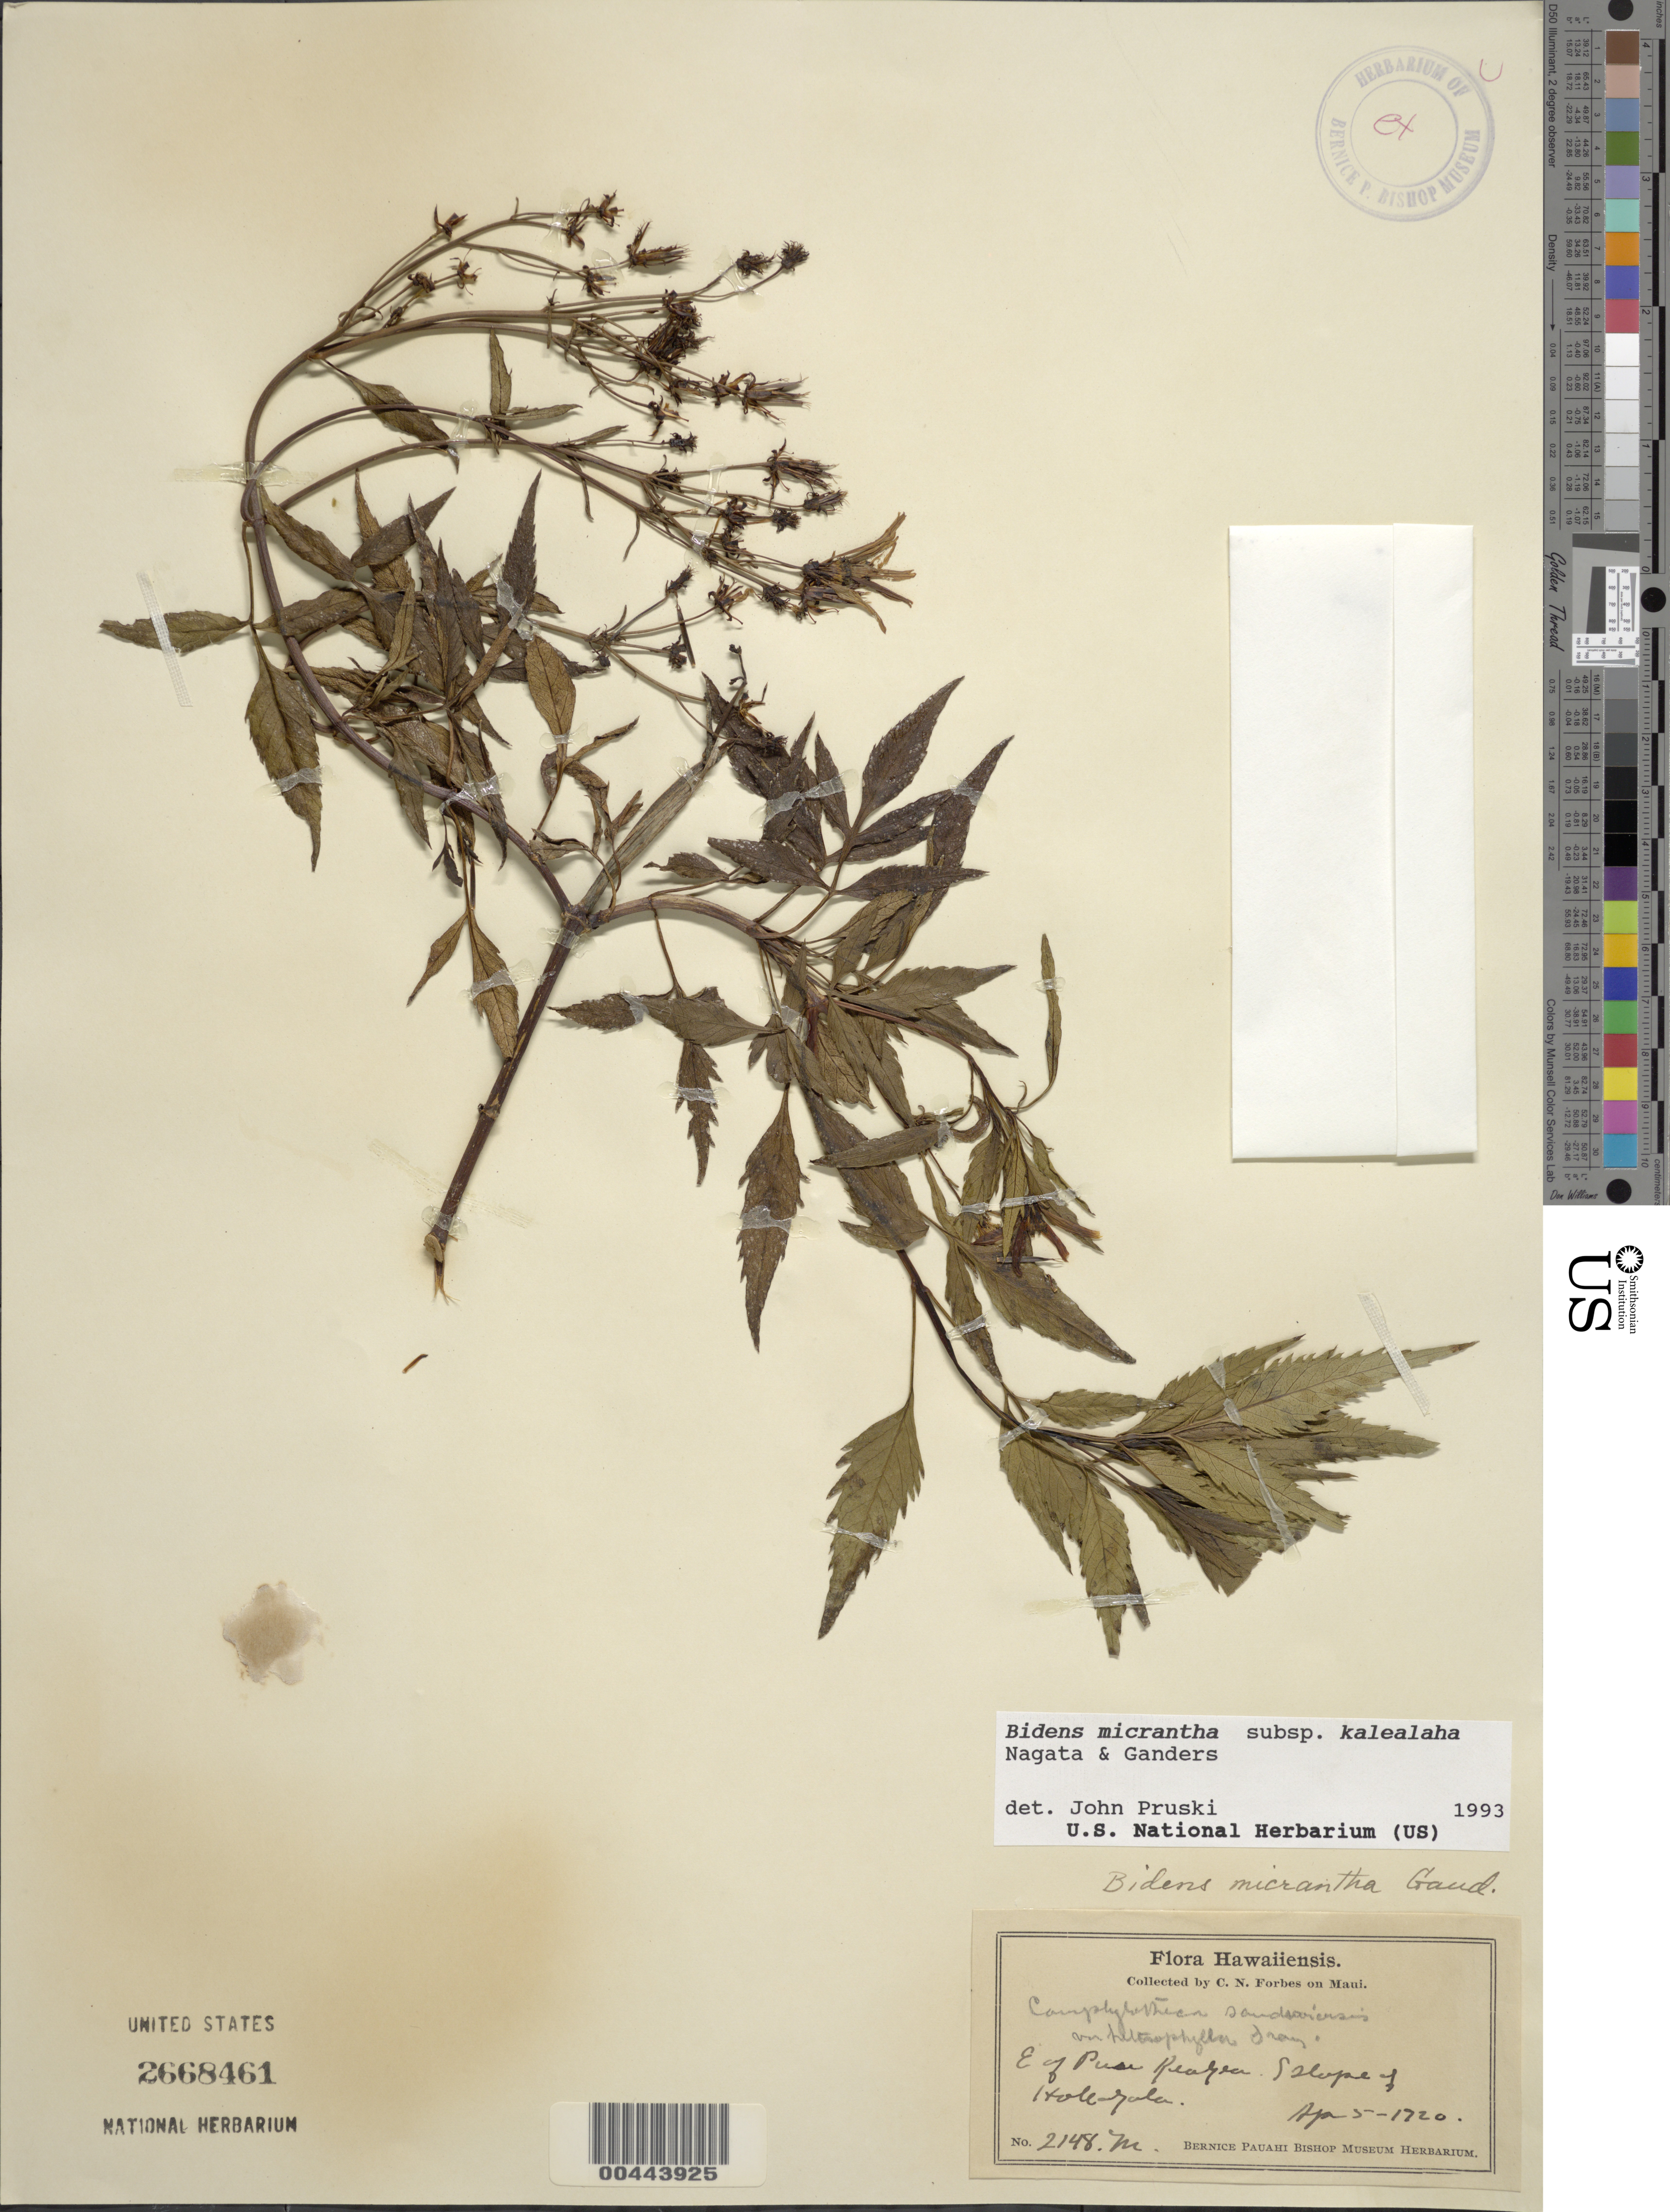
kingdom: Plantae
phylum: Tracheophyta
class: Magnoliopsida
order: Asterales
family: Asteraceae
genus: Bidens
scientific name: Bidens micrantha subsp. kalealaha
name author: Nagata & Ganders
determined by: Pruski, J. F.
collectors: C. N. Forbes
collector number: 2148.M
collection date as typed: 5 Apr 1920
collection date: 1920-04-05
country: United States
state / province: Hawaii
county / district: Maui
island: Maui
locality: E of Puu Keakea, S slope of Haleakala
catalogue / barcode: US 2668461